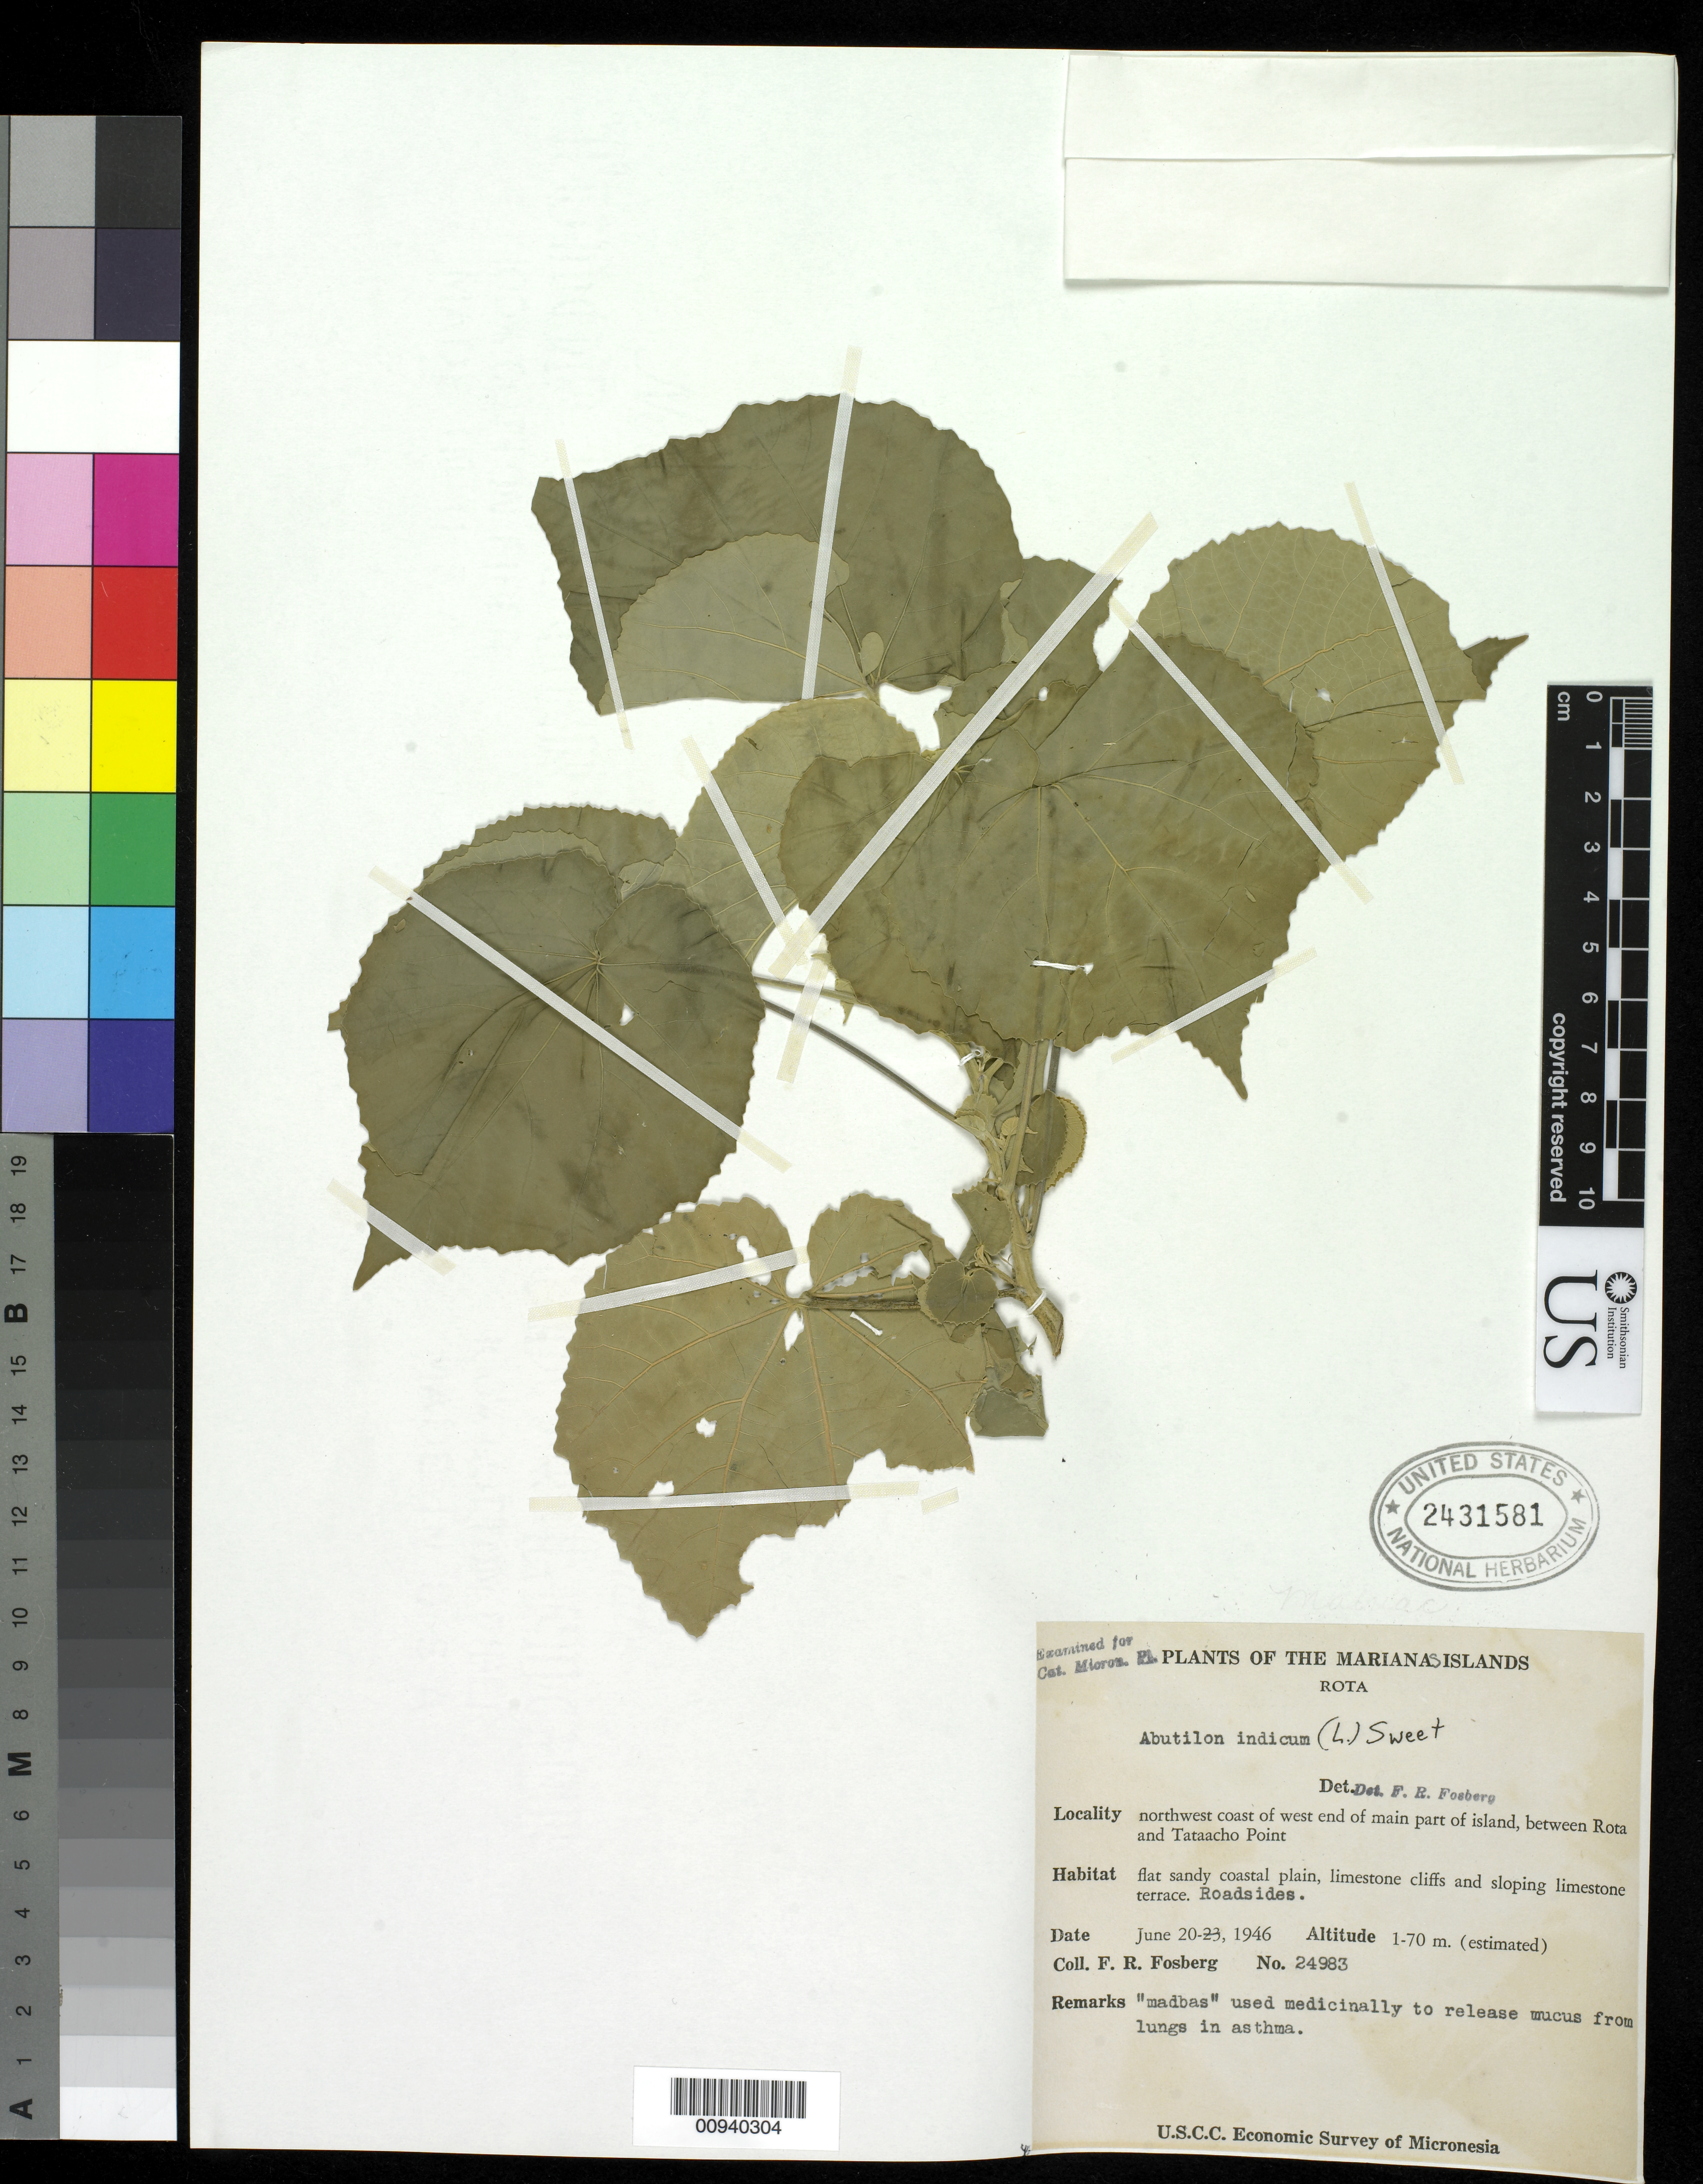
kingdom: Plantae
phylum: Tracheophyta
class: Magnoliopsida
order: Malvales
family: Malvaceae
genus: Abutilon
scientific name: Abutilon indicum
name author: (L.) Sweet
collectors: F. R. Fosberg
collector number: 24983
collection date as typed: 20 Jun 1946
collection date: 1946-06-20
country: Northern Mariana Islands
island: Rota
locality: Northwest coast of west end of main part of island, between Rota and Tataacho Point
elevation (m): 1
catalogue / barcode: US 2431581